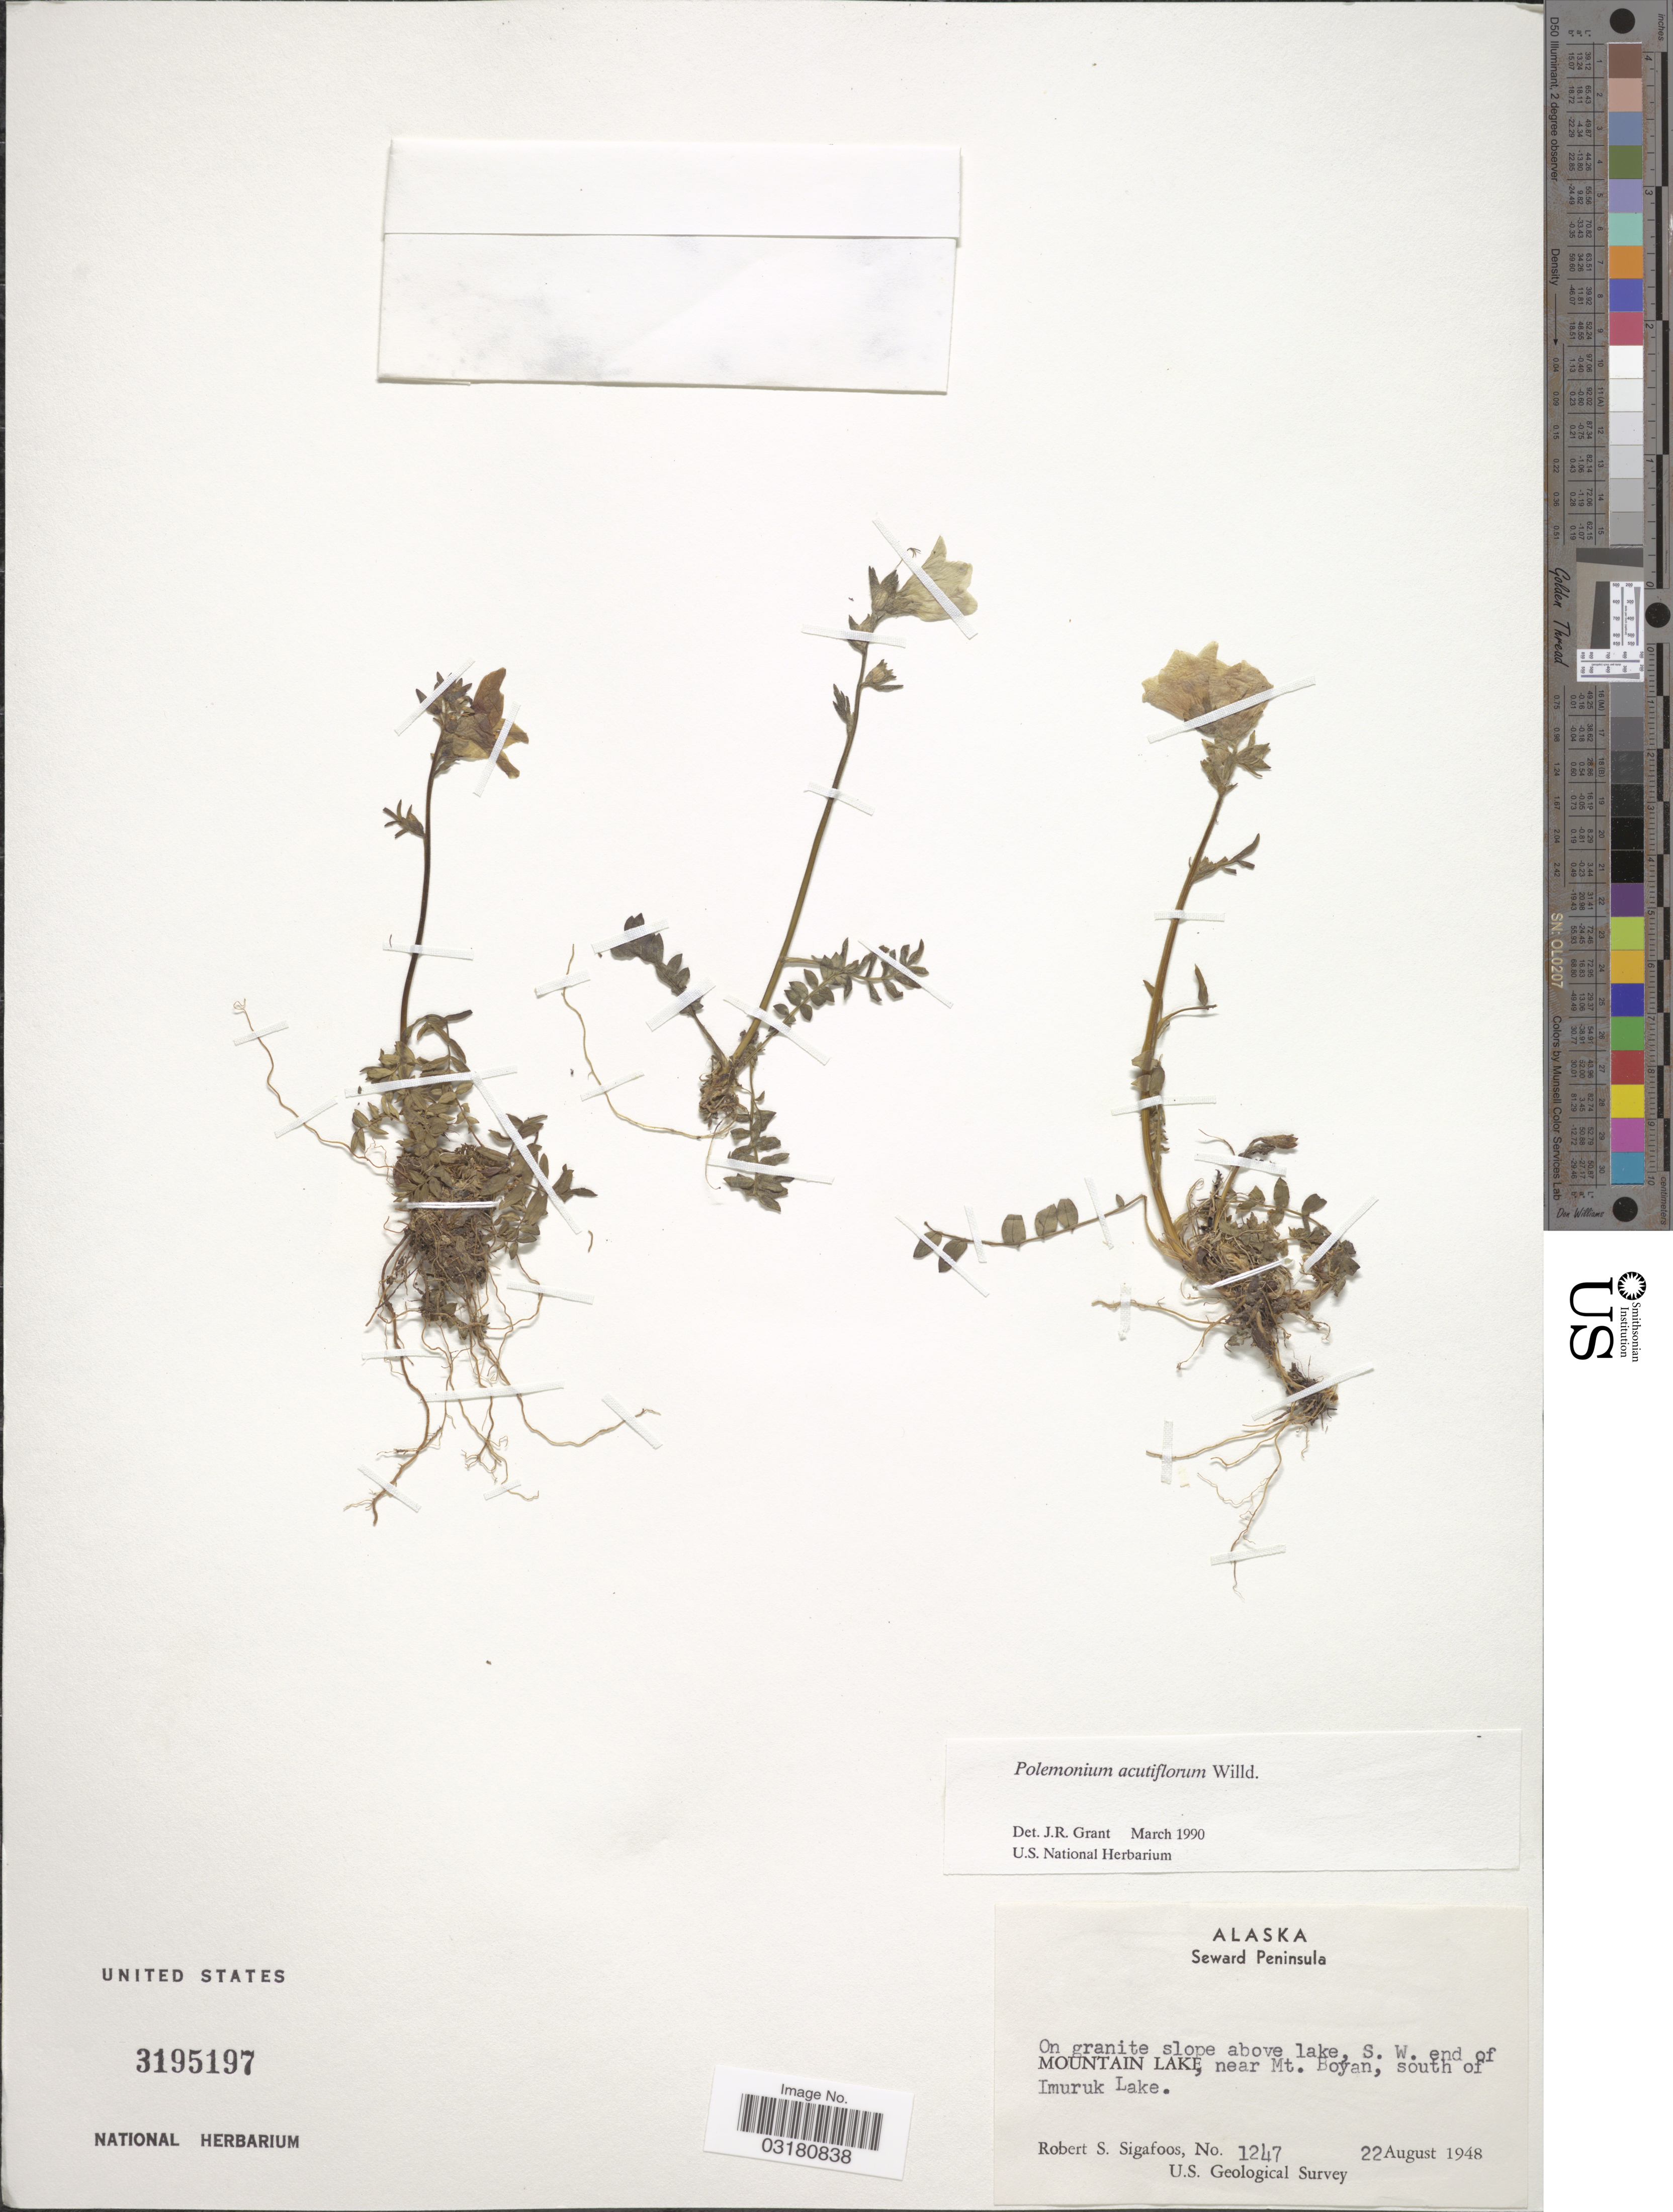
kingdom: Plantae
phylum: Tracheophyta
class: Magnoliopsida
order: Ericales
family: Polemoniaceae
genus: Polemonium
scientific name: Polemonium acutiflorum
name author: Willd. ex Roem. & Schult.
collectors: R. Sigafoos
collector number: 1247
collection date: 1948-08-22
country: United States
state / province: Alaska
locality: Seward Peninsula. On granite slope above lake, S.W. end of Mountain Lake, near Mt. Boyan, south of Imuruk Lake.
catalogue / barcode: US 3195197